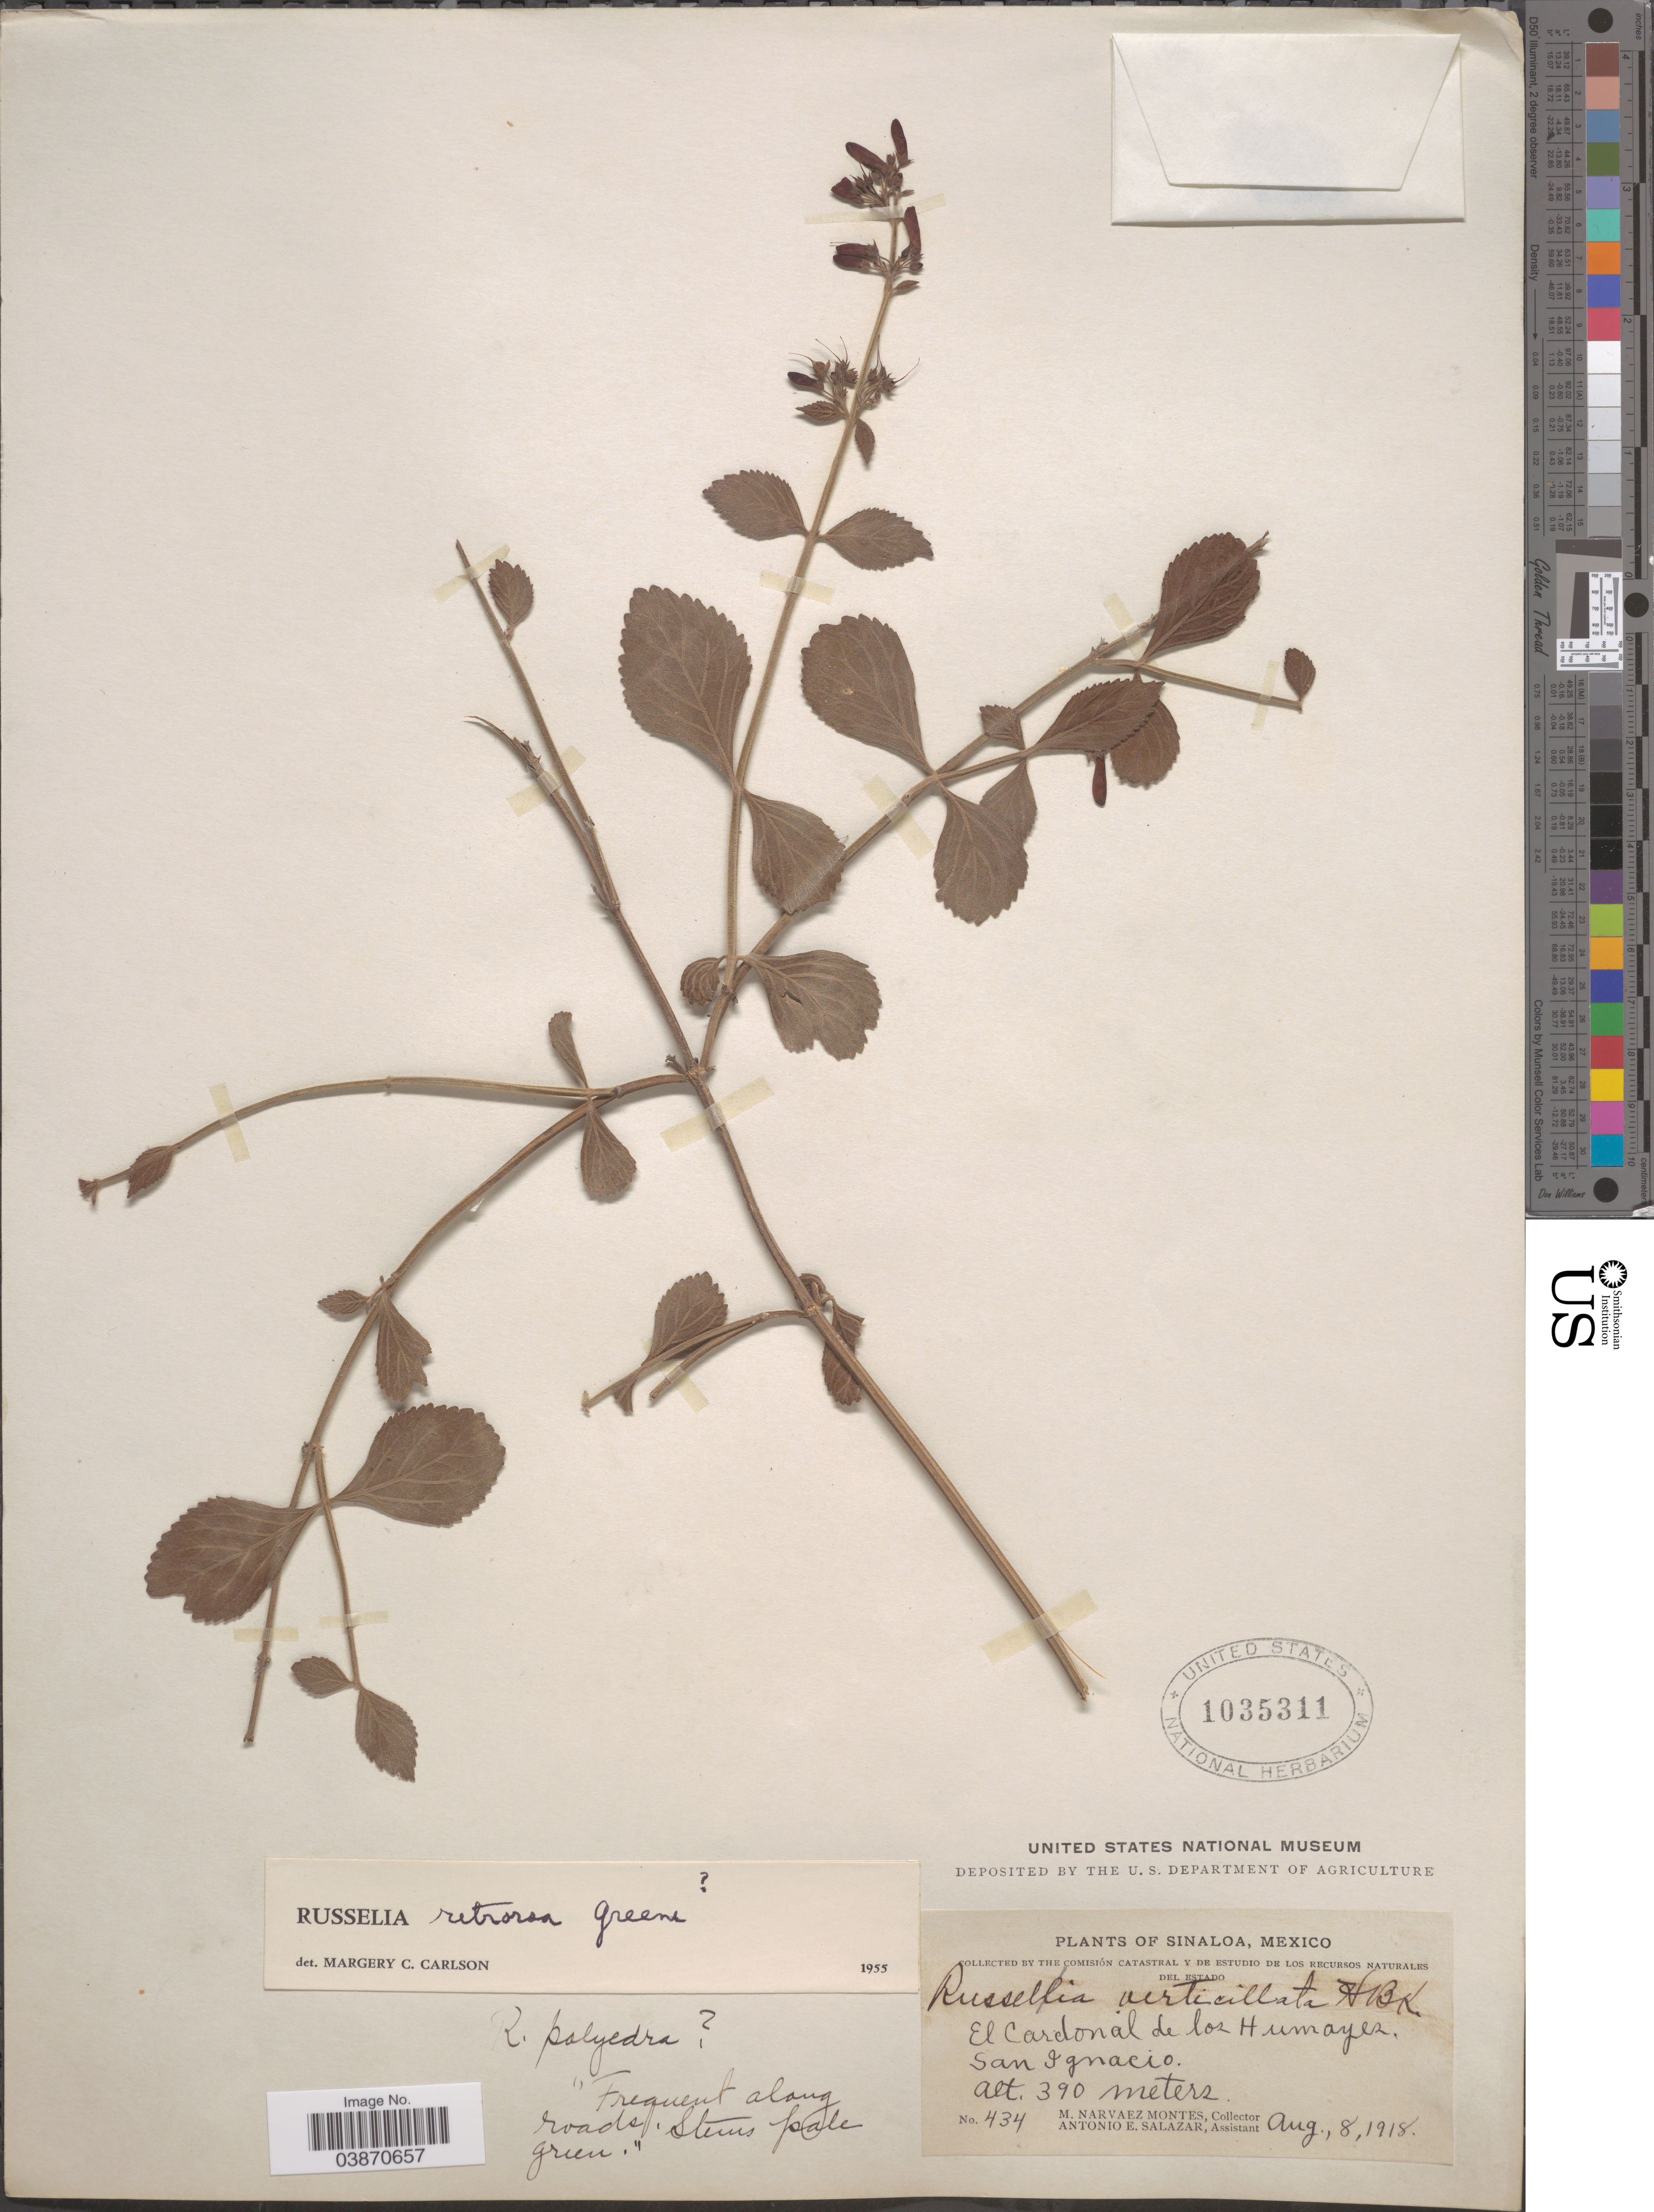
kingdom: Plantae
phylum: Tracheophyta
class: Magnoliopsida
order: Lamiales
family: Plantaginaceae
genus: Russelia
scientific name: Russelia retrorsa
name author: Greene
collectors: M. Navarez Montes & A. E. Salazar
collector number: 434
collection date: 1918-08-08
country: Mexico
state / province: Sinaloa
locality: El Cardonal de los Humayez. San Ignacio.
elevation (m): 390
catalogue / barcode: US 1035311